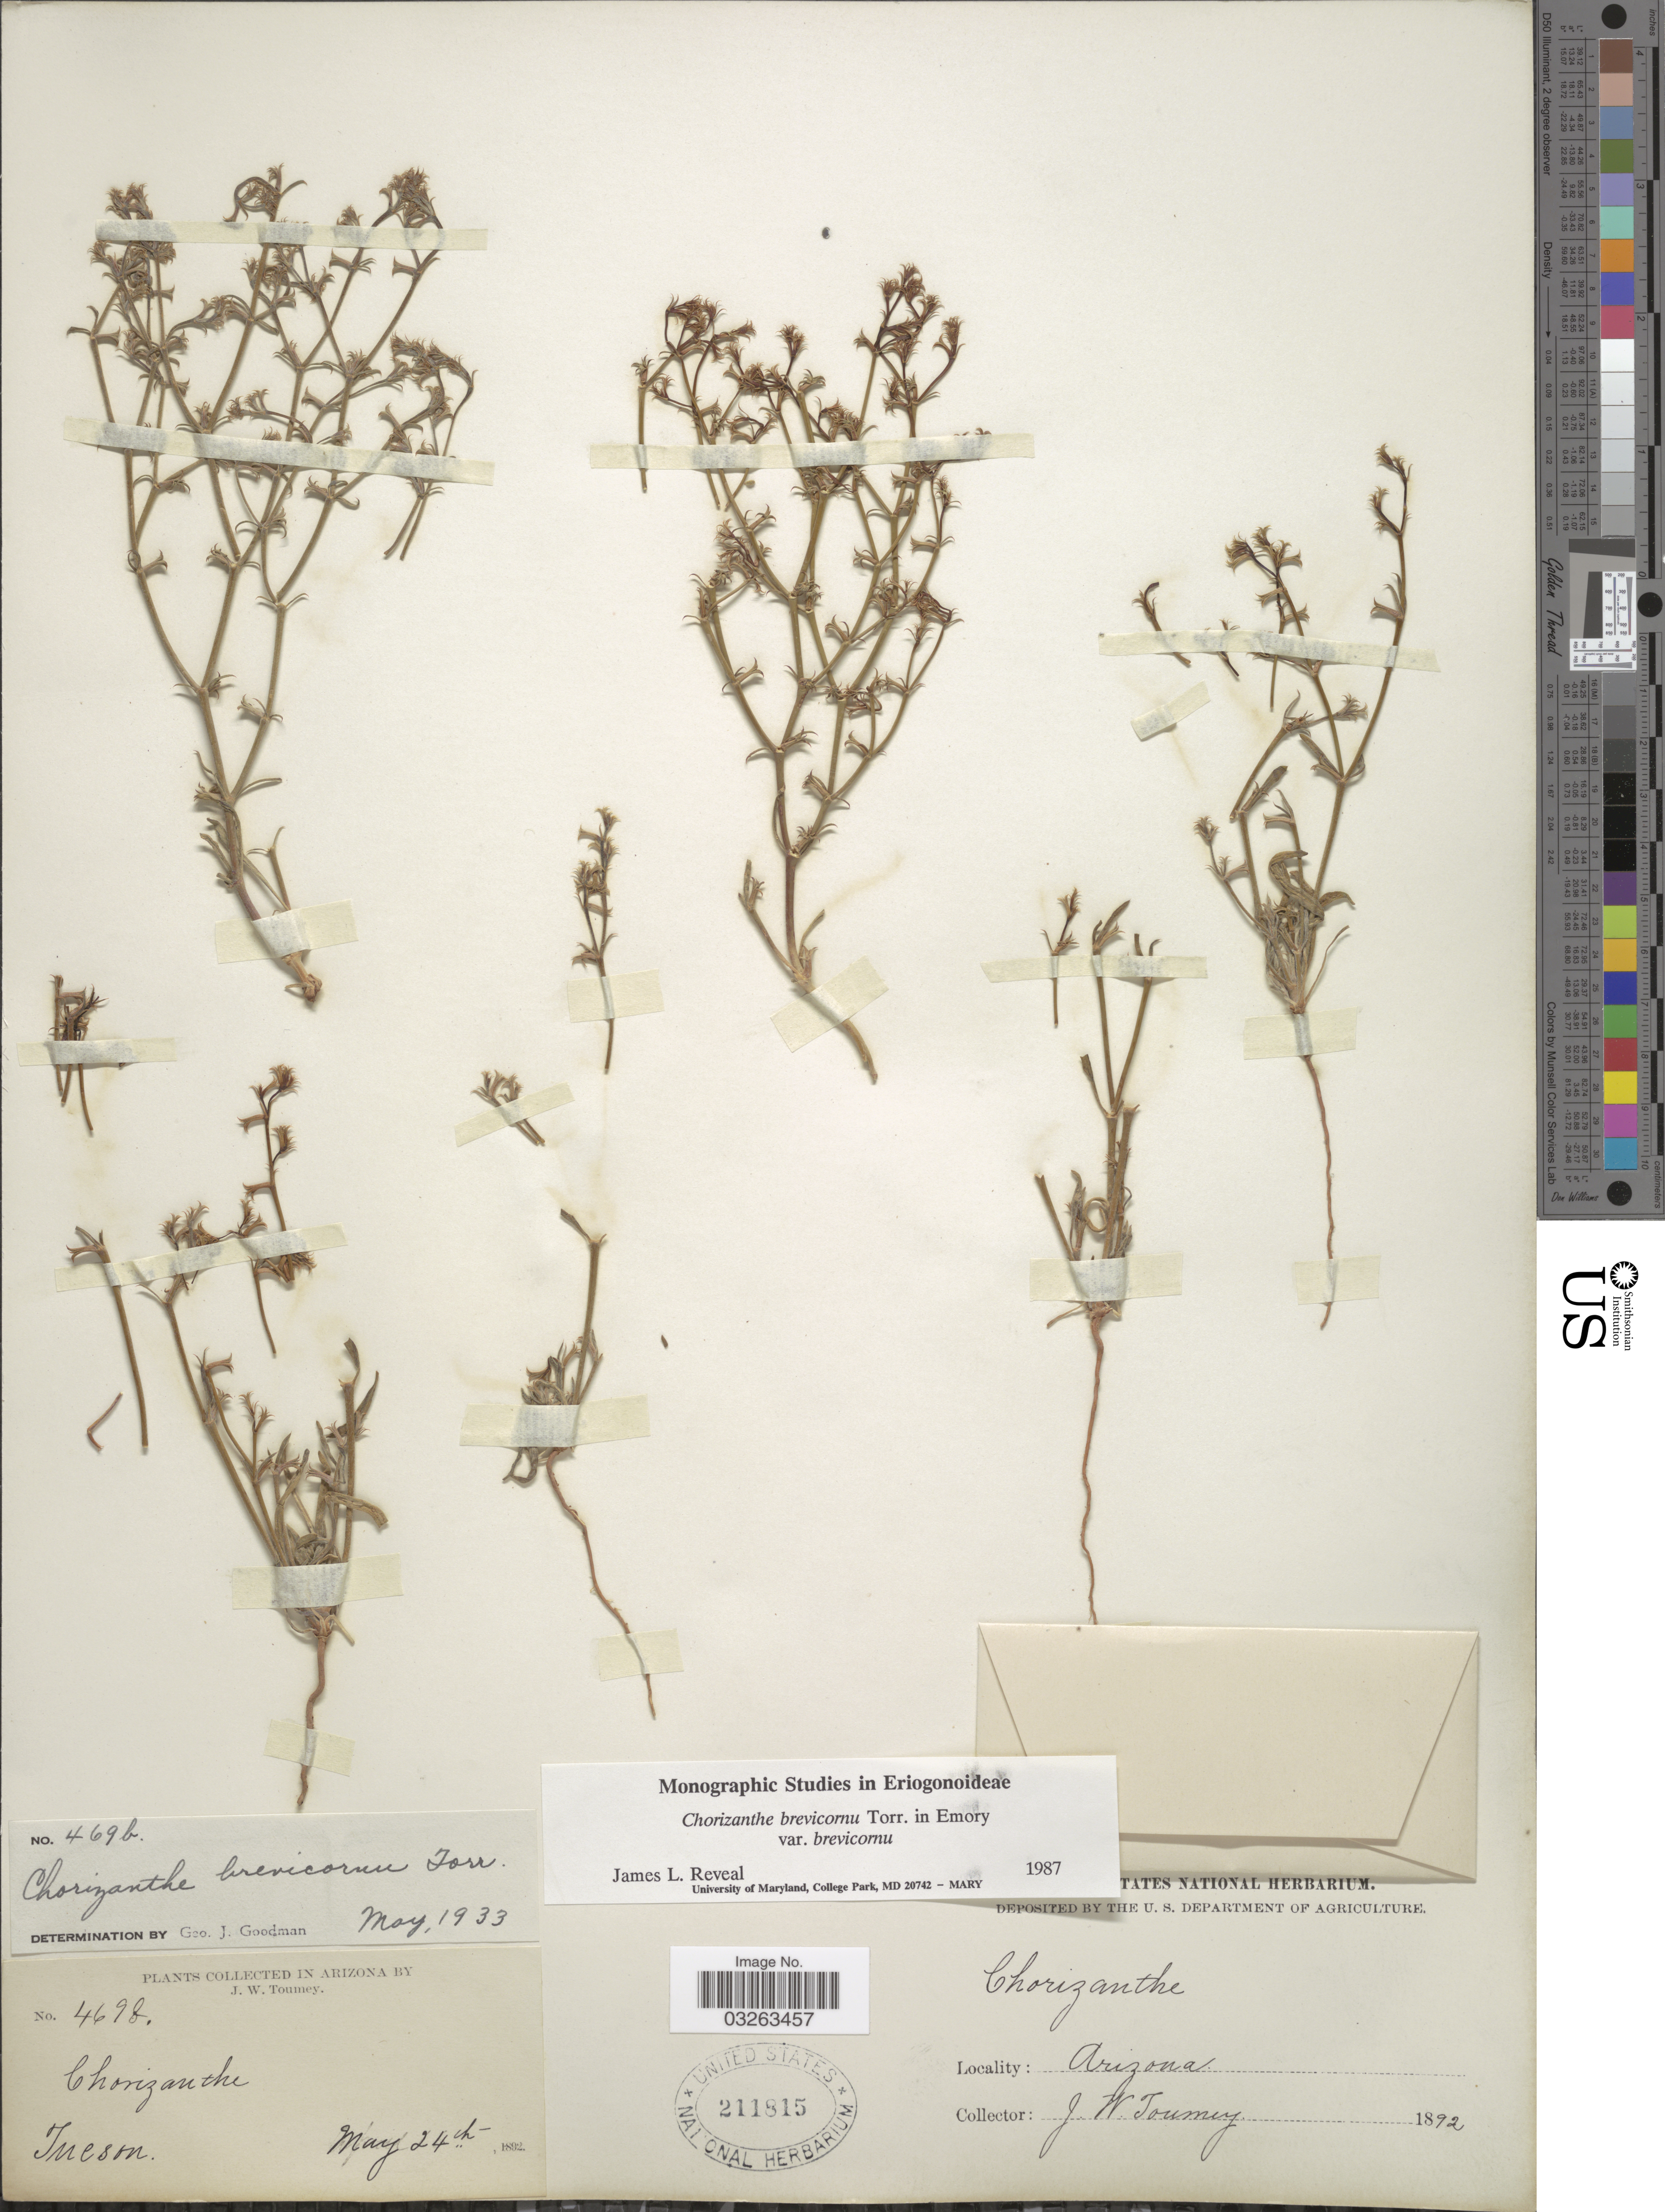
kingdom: Plantae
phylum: Tracheophyta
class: Magnoliopsida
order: Caryophyllales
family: Polygonaceae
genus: Chorizanthe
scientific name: Chorizanthe brevicornu var. brevicornu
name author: Torr.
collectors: J. W. Toumey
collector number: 469b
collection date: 1892-05-24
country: United States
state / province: Arizona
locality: Tucson.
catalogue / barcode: US 211815